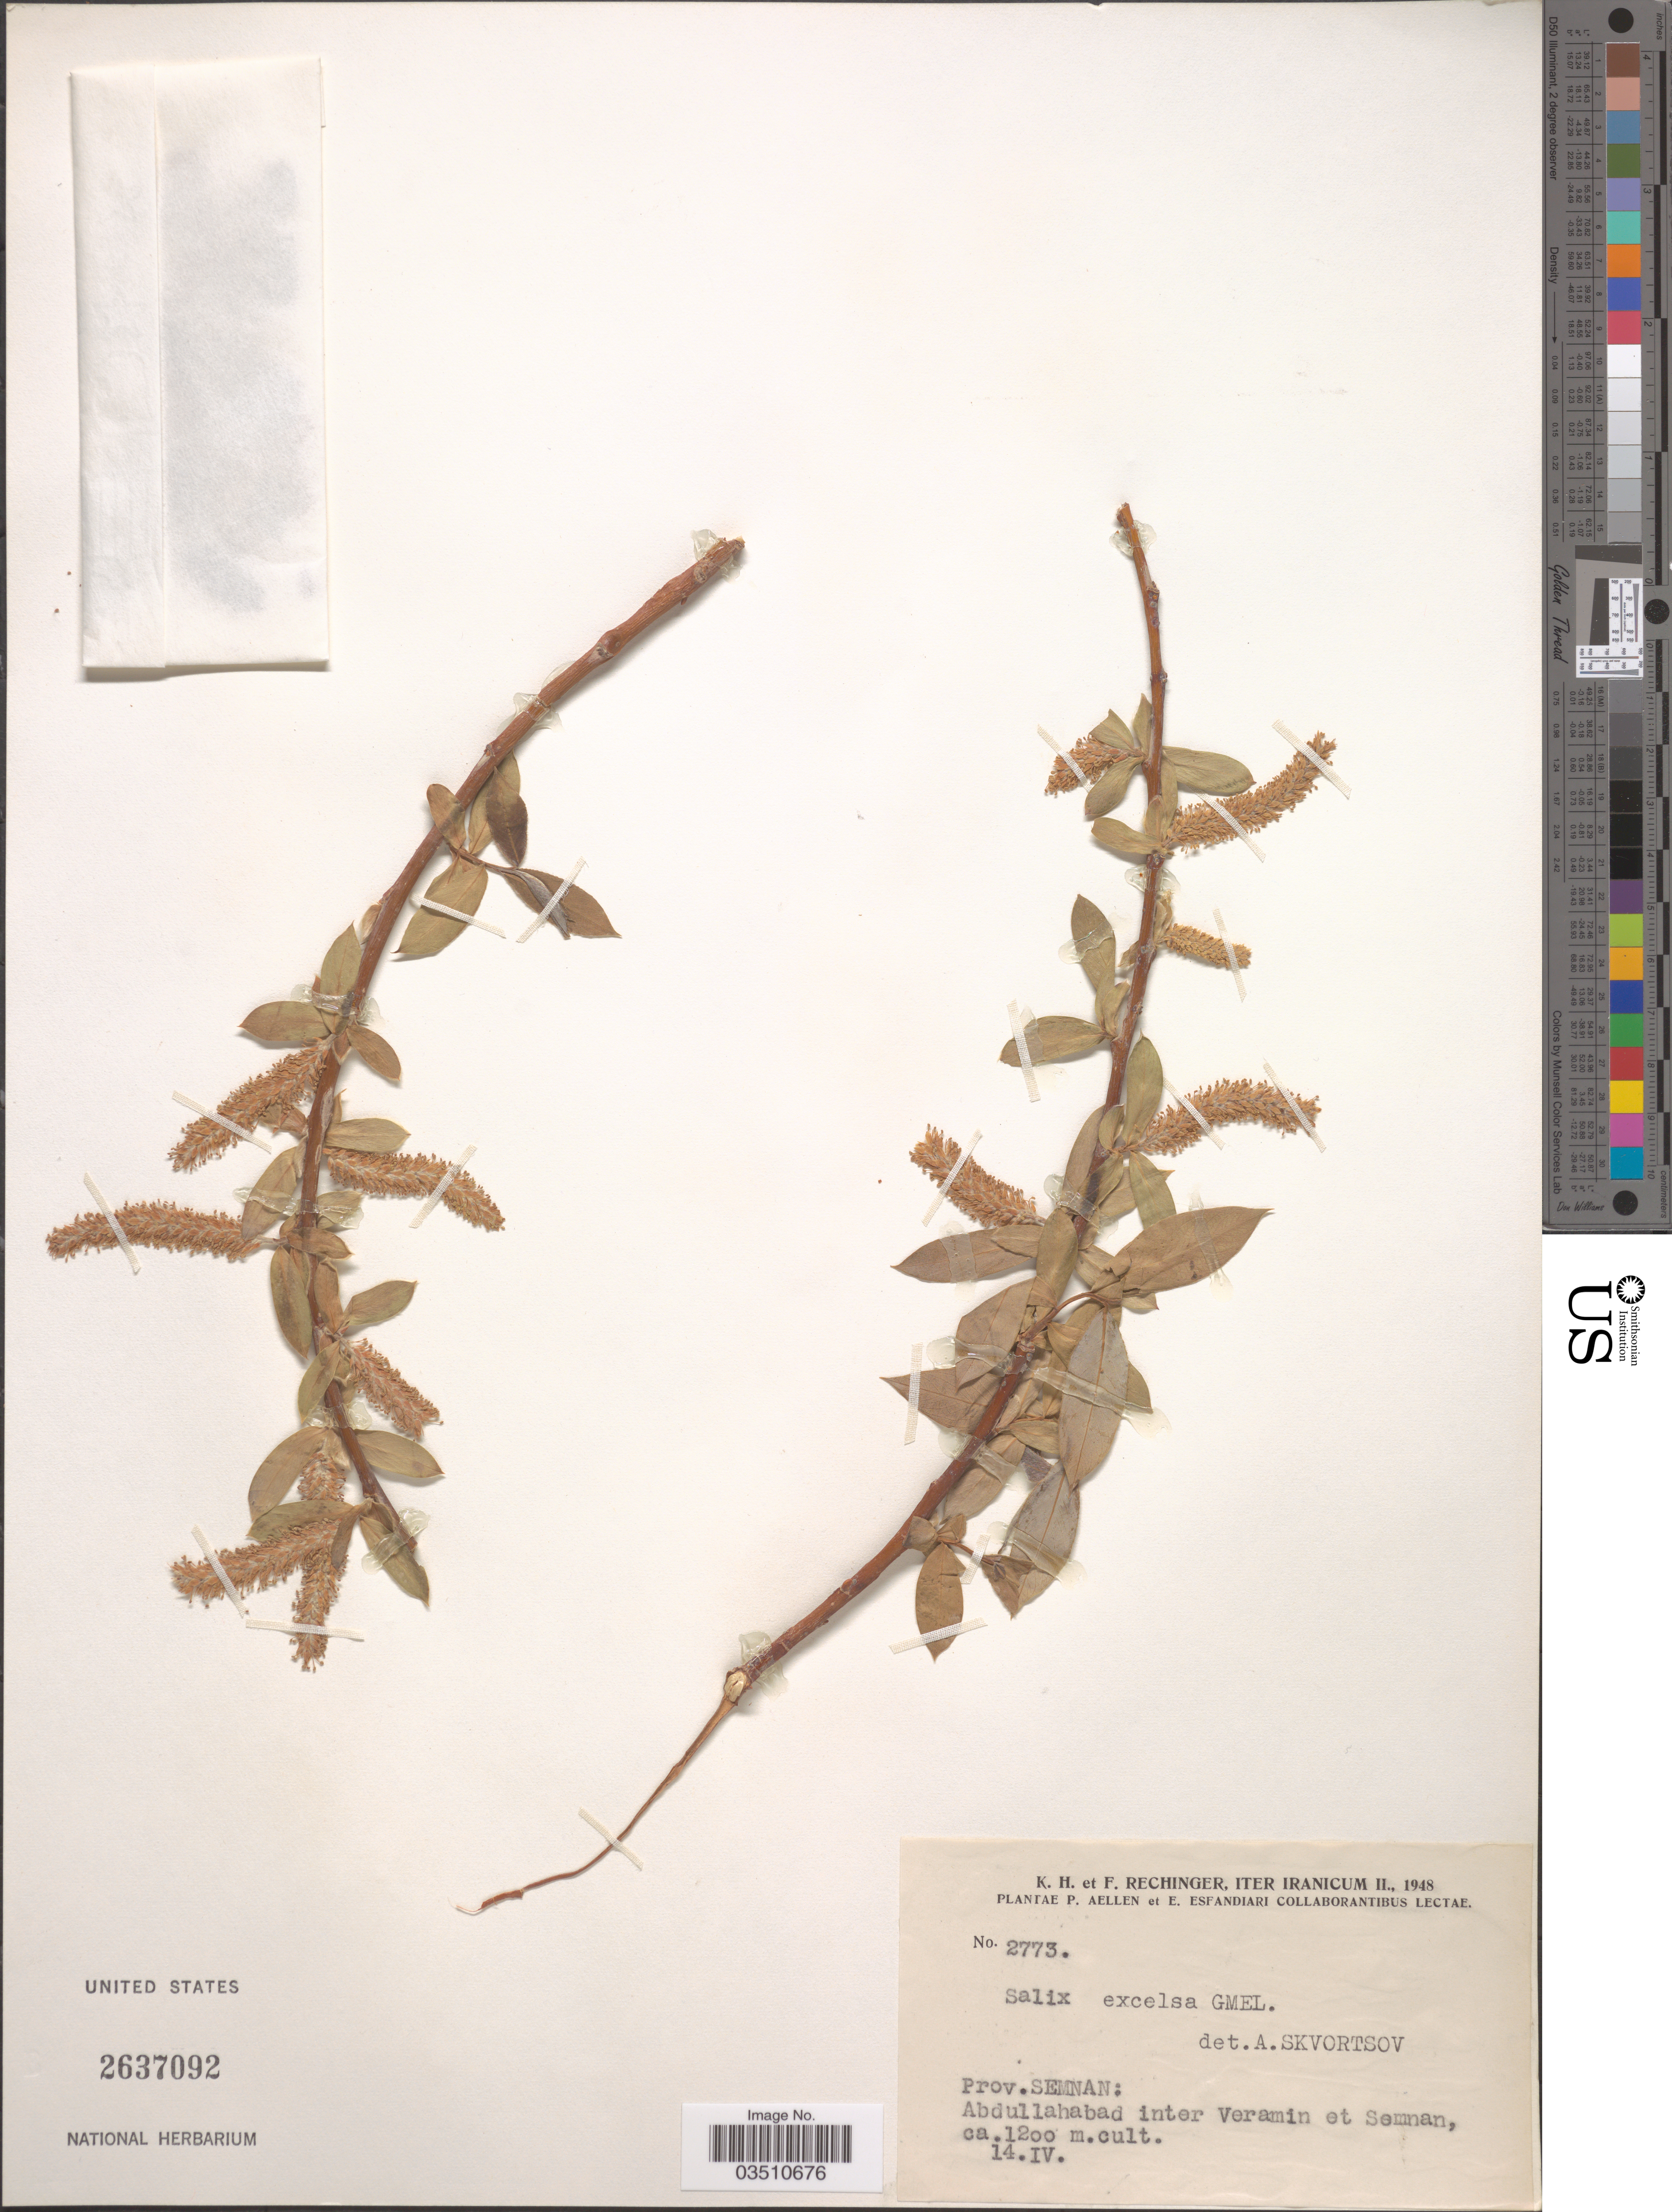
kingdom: Plantae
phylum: Tracheophyta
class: Magnoliopsida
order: Malpighiales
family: Salicaceae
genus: Salix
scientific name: Salix excelsa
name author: S.G. Gmel.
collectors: K. H. Rechinger, F. Rechinger, P. Aellen & E. Esfandiari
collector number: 2773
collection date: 1948-04-14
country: Iran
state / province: Semnan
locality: Abdullahabad inter Veramin et Semnan.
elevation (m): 1200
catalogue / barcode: US 2637092